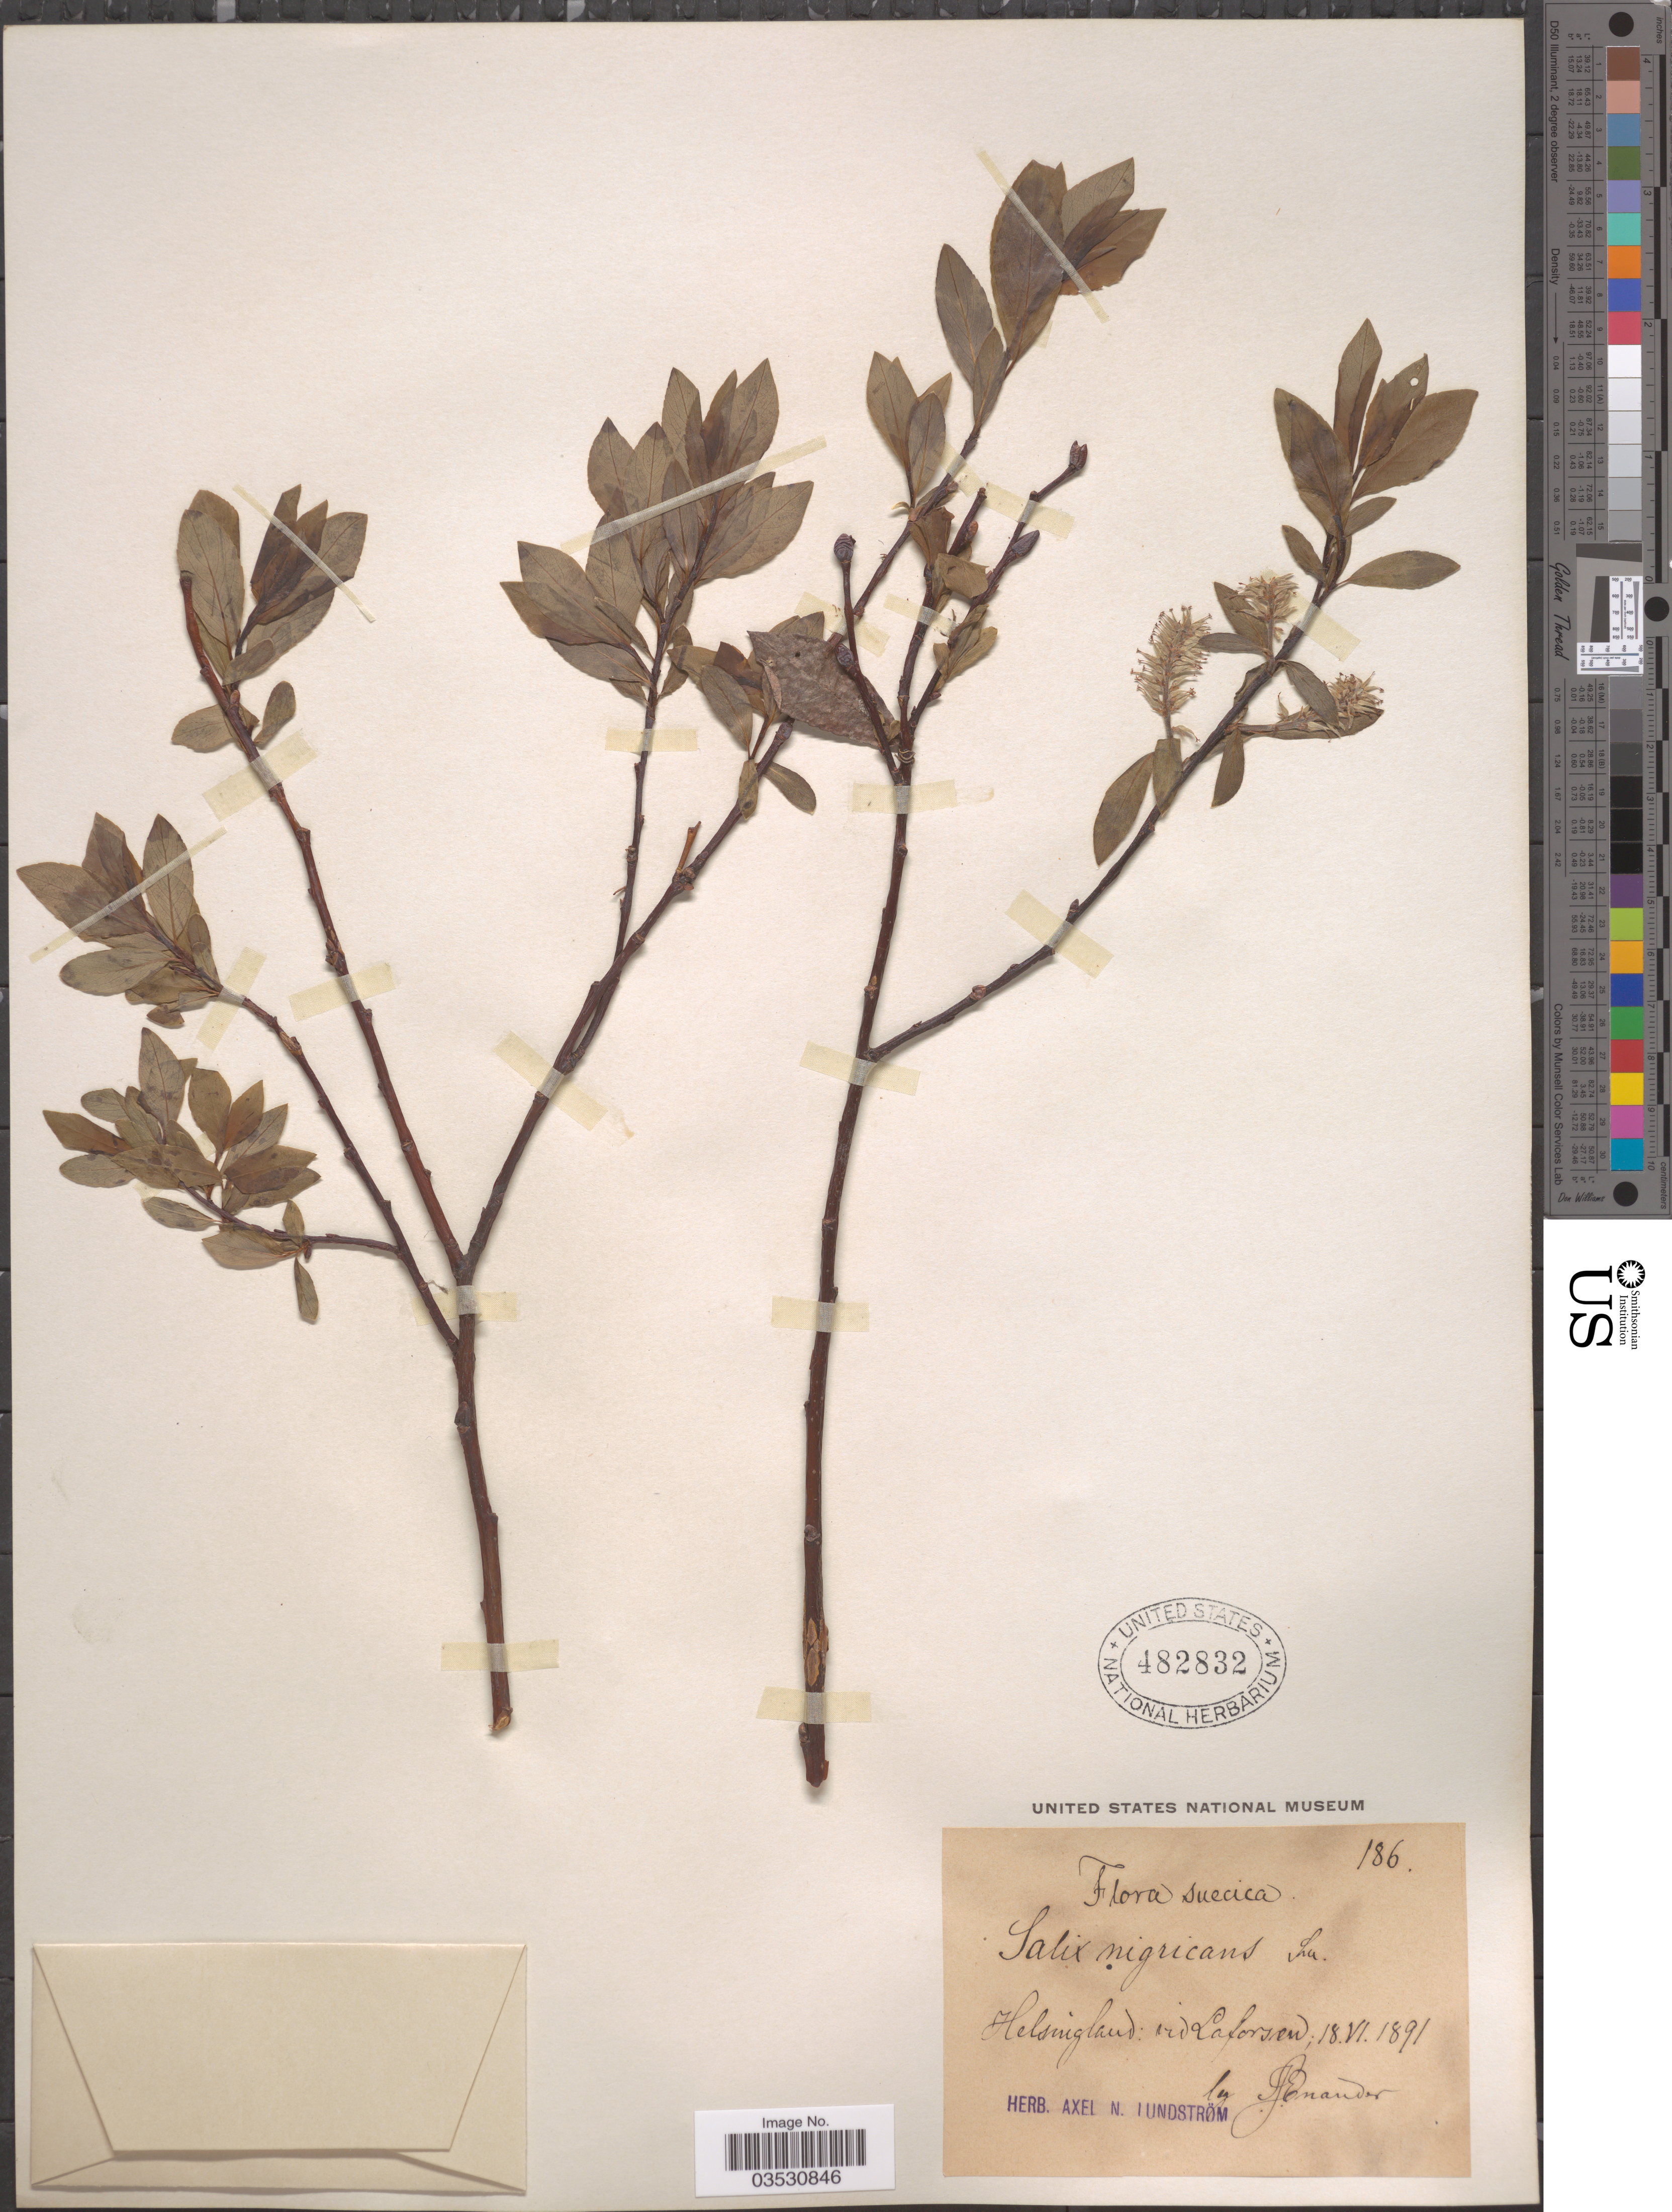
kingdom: Plantae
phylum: Tracheophyta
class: Magnoliopsida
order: Malpighiales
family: Salicaceae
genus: Salix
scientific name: Salix nigricans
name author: Sm.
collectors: S. Enander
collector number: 186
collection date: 1891-06-18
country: Sweden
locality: Suecica. Helsingland: vid Laforsen.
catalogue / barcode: US 482832